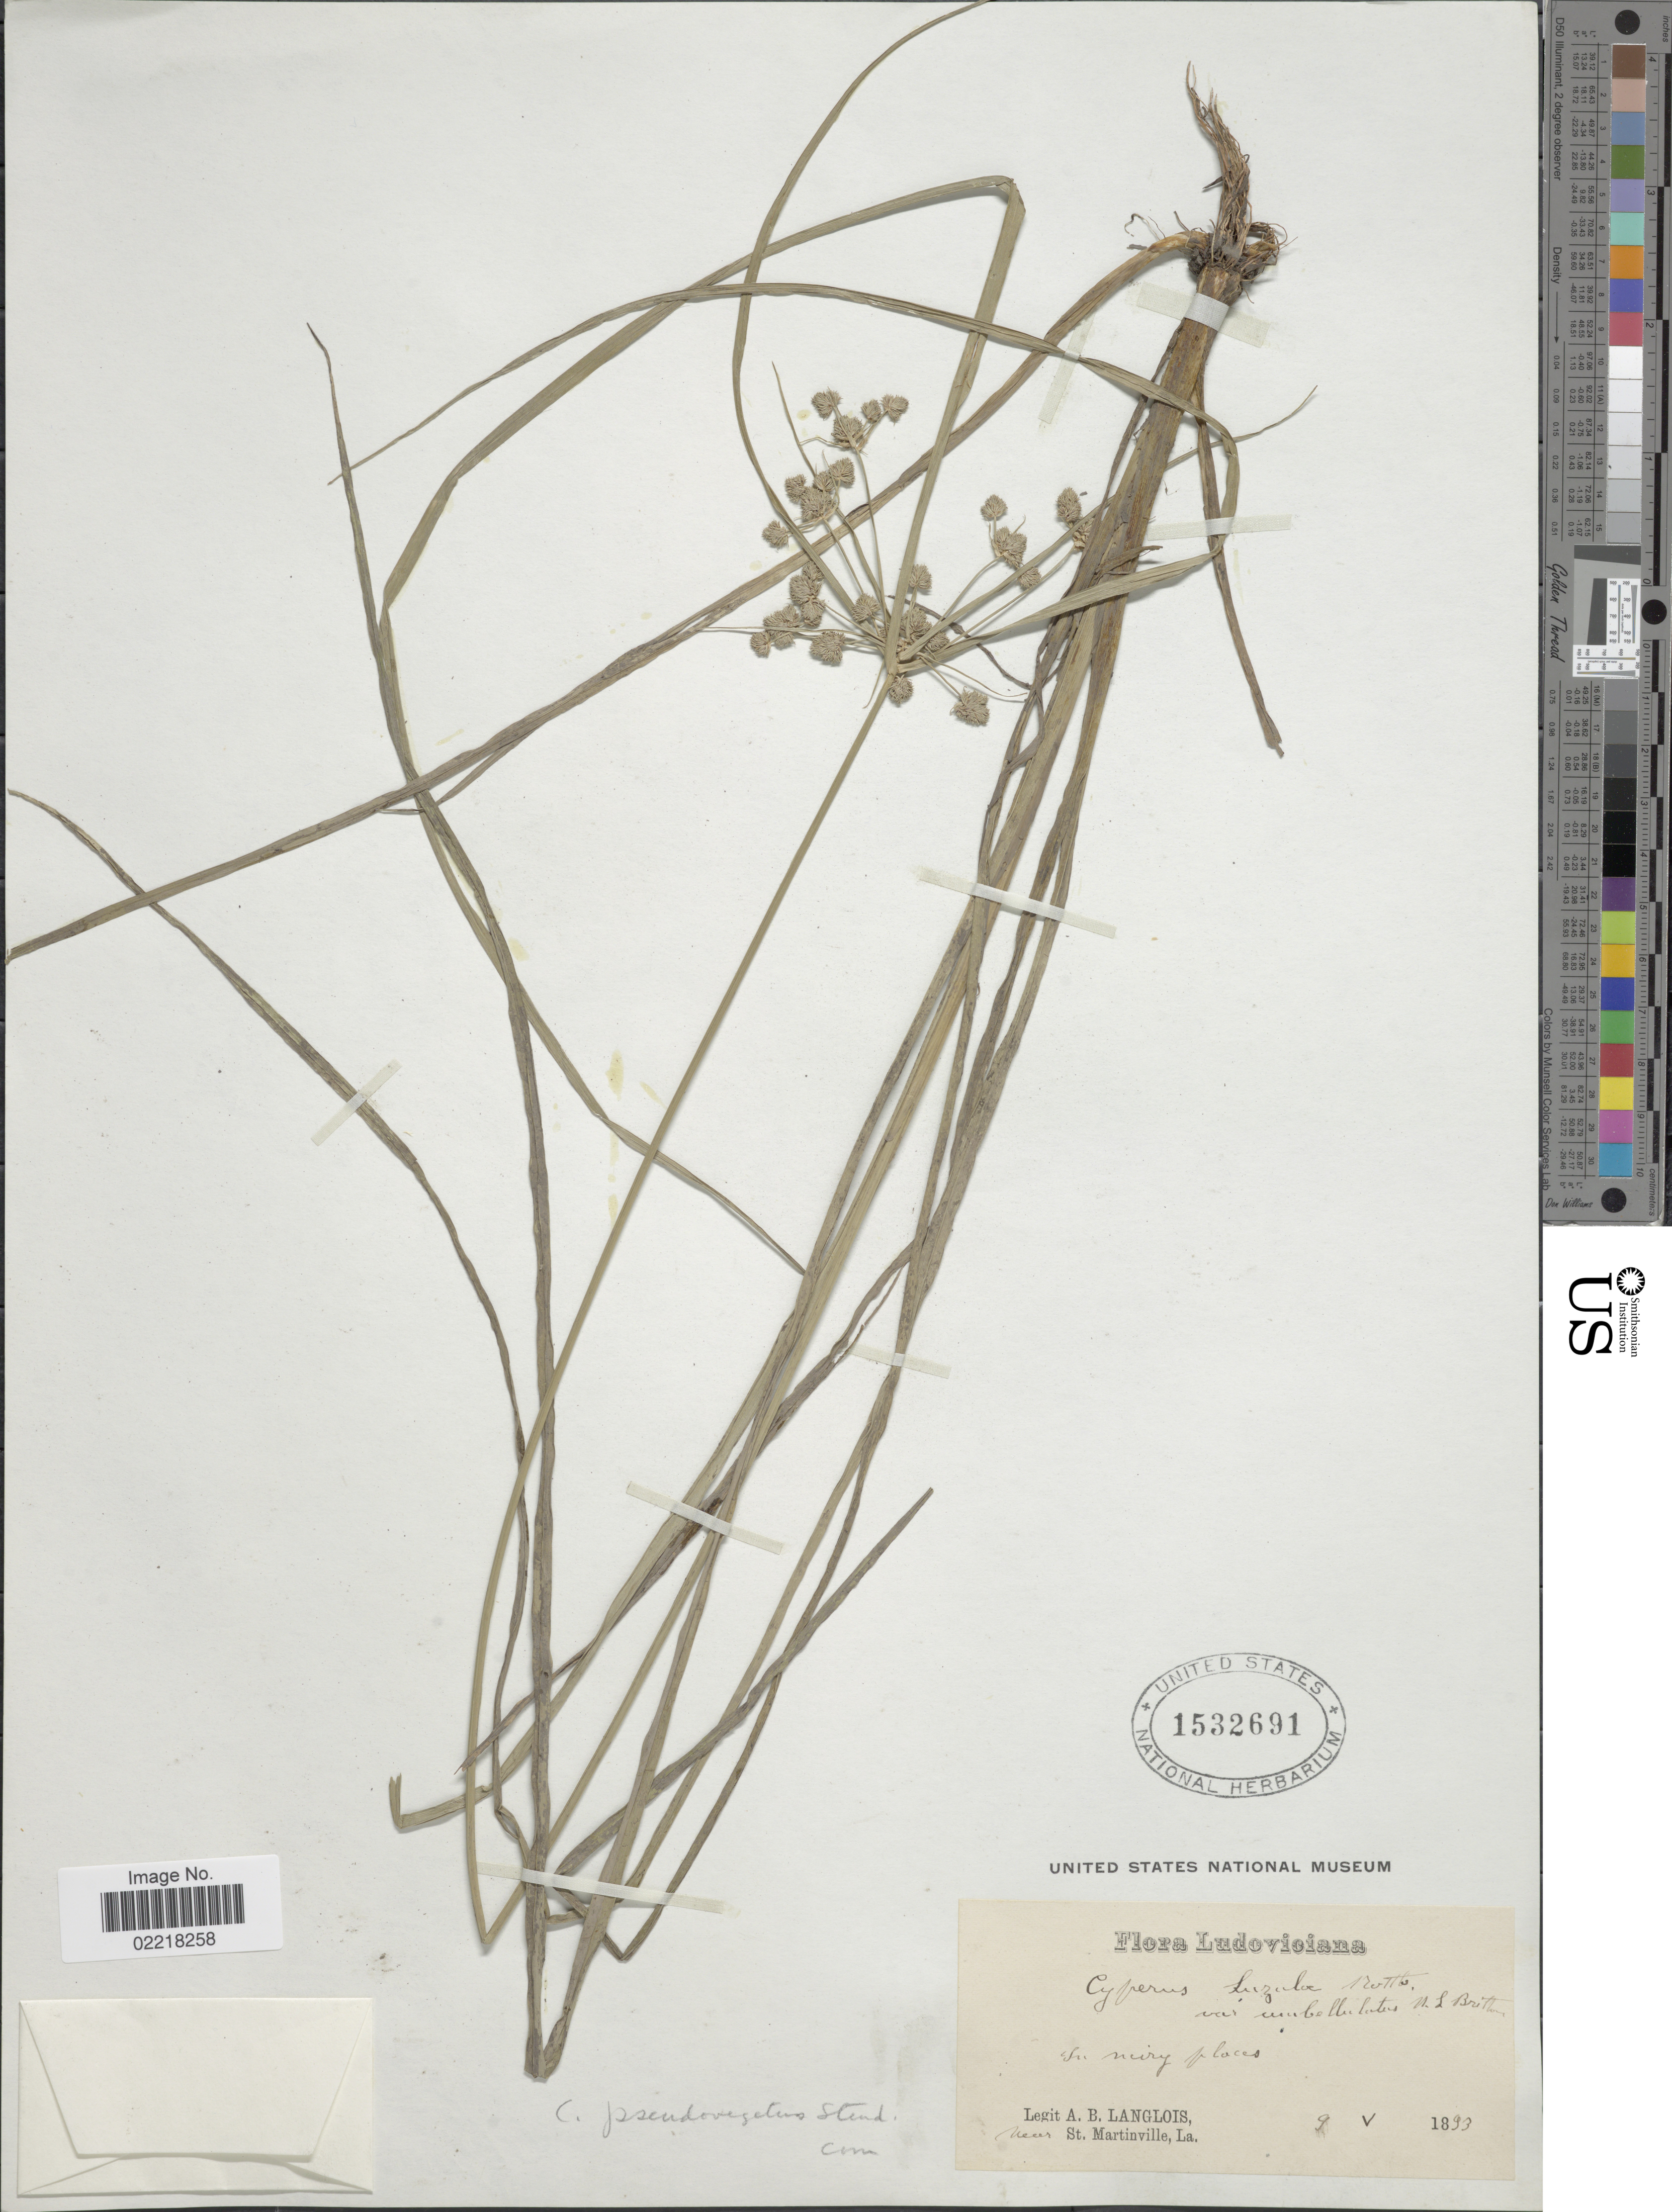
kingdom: Plantae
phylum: Tracheophyta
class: Liliopsida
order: Poales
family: Cyperaceae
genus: Cyperus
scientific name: Cyperus pseudovegetus Steud.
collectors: A. Langlois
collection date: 1893-05-09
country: United States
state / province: Louisiana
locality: Ludoviciana, near St. Martinville, La.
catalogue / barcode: US 1532691